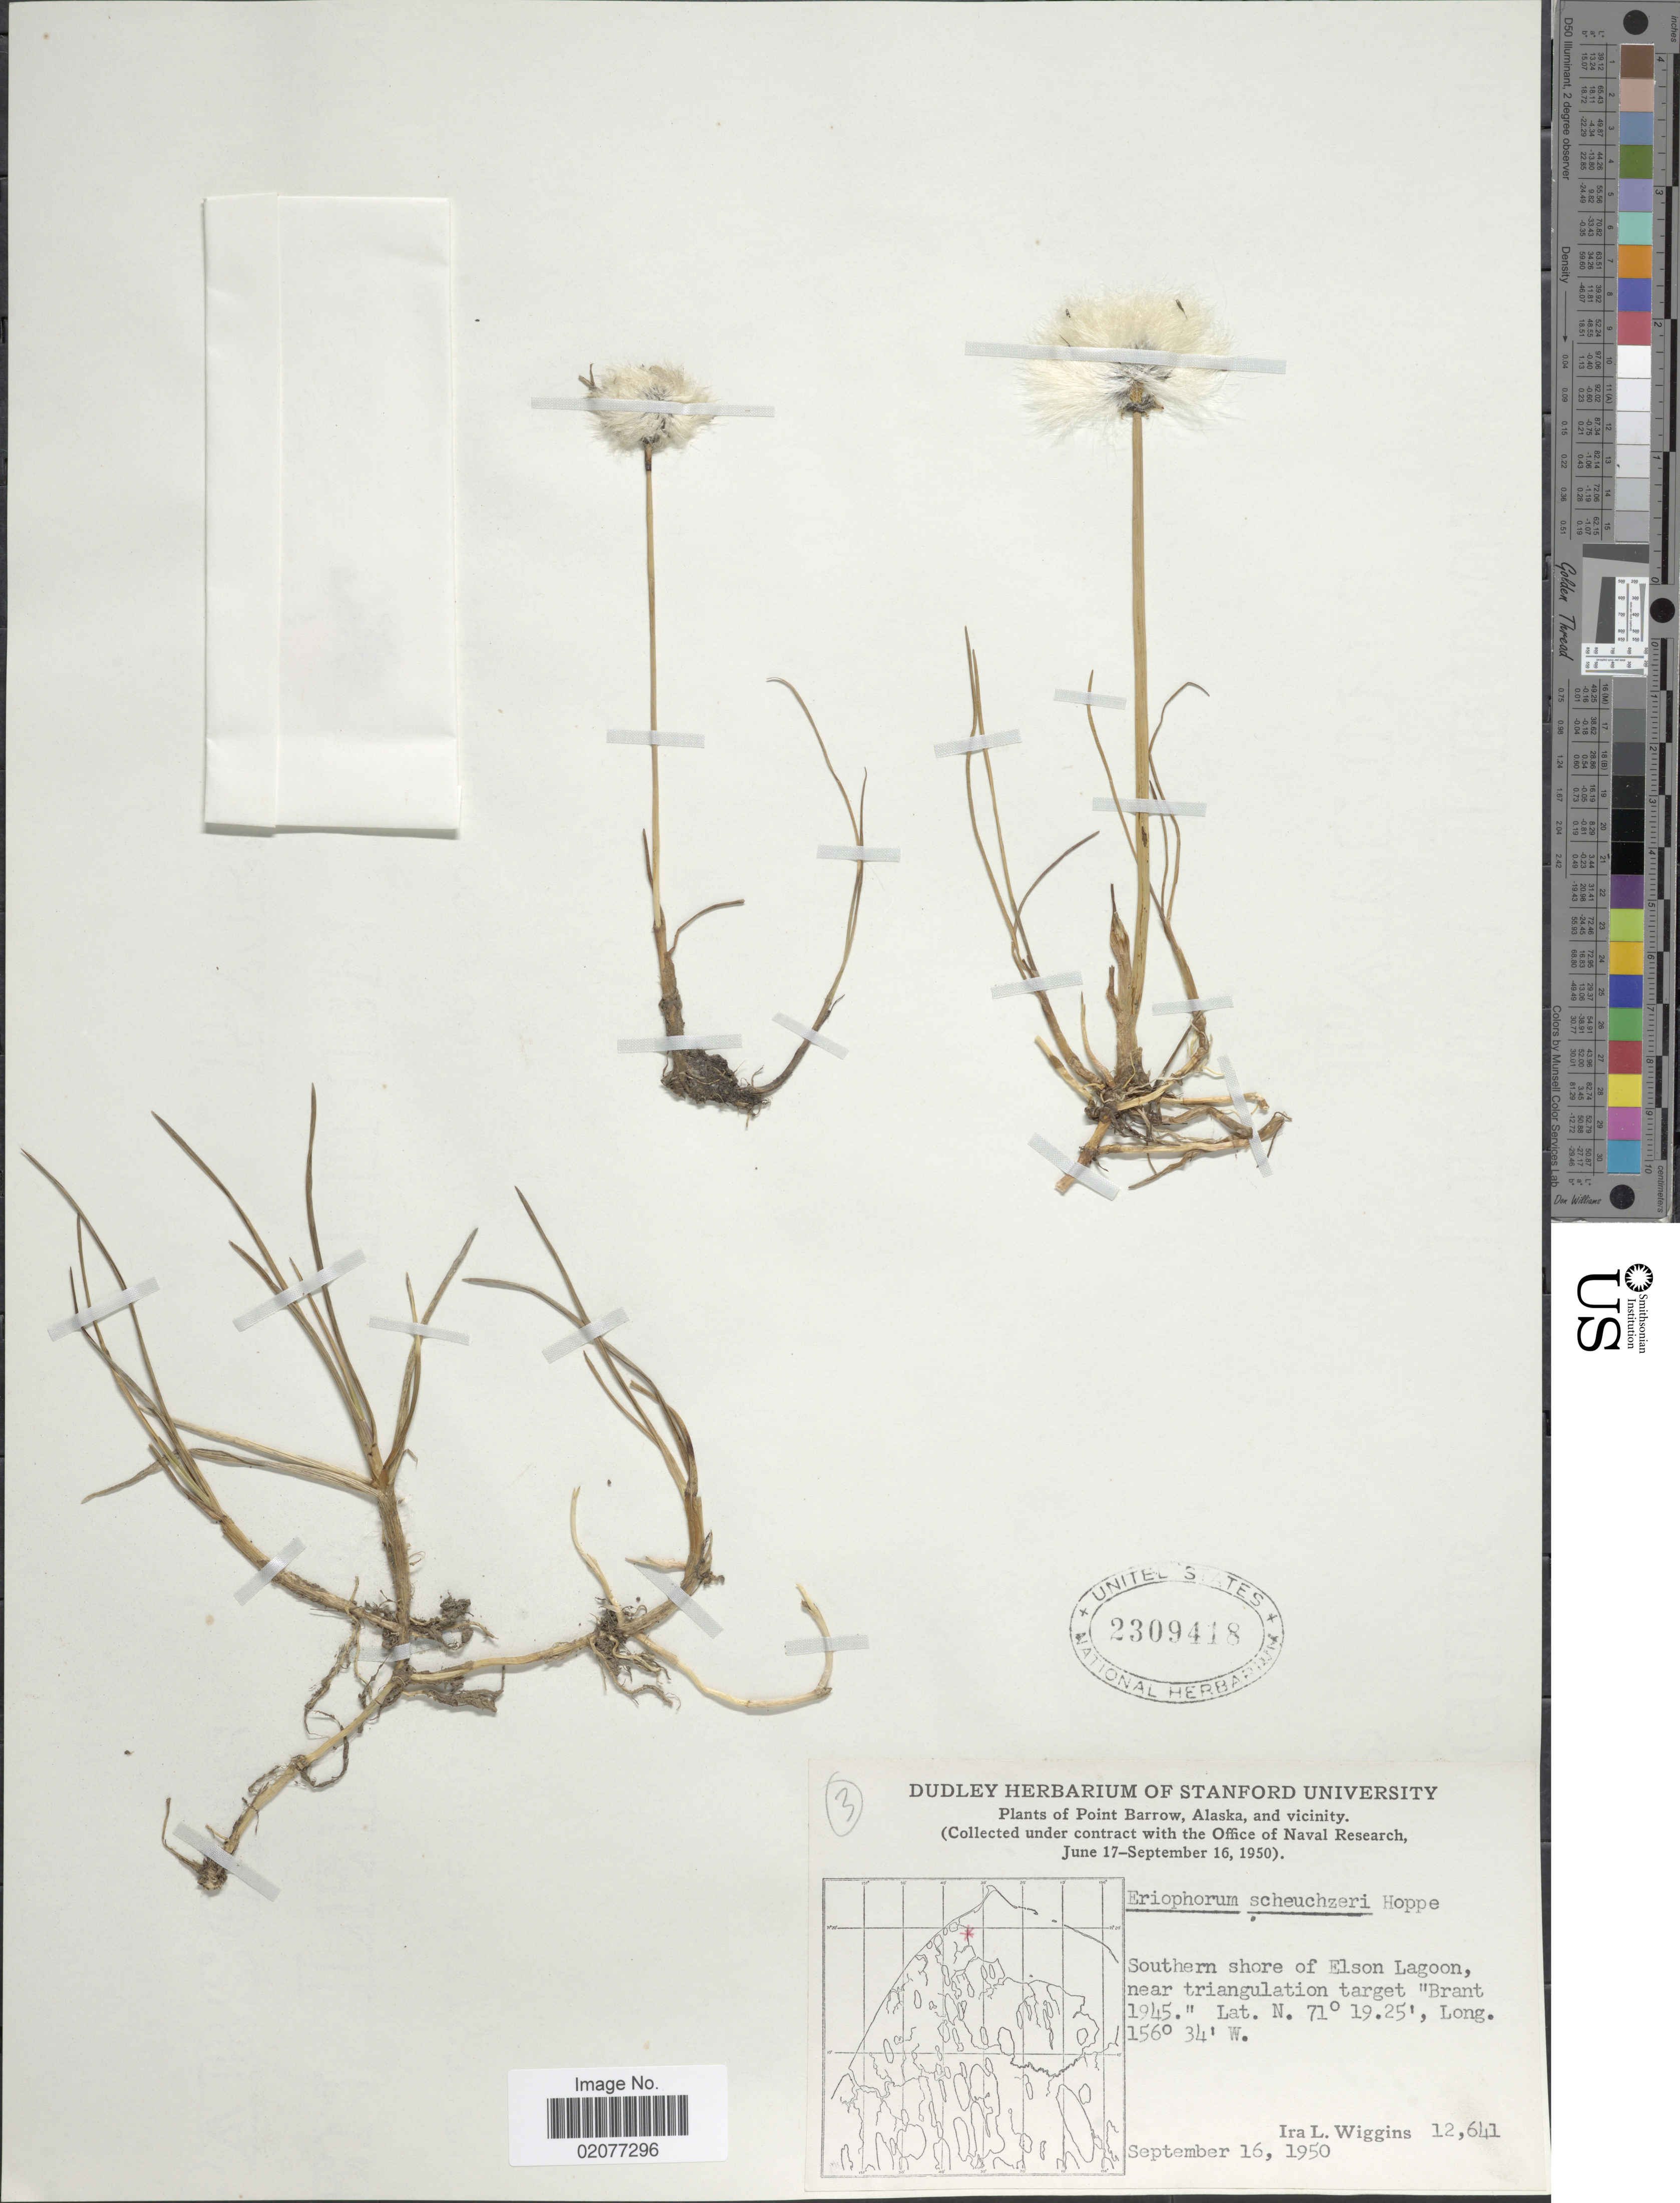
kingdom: Plantae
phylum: Tracheophyta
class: Liliopsida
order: Poales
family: Cyperaceae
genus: Eriophorum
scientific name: Eriophorum scheuchzeri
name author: Hoppe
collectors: I. L. Wiggins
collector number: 12641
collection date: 1950-09-16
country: United States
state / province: Alaska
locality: Point Barrow, Alaska, and vicinity, Southern shore of Elson Lagoon near Triangulation target "Brant 1945".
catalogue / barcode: US 2309418